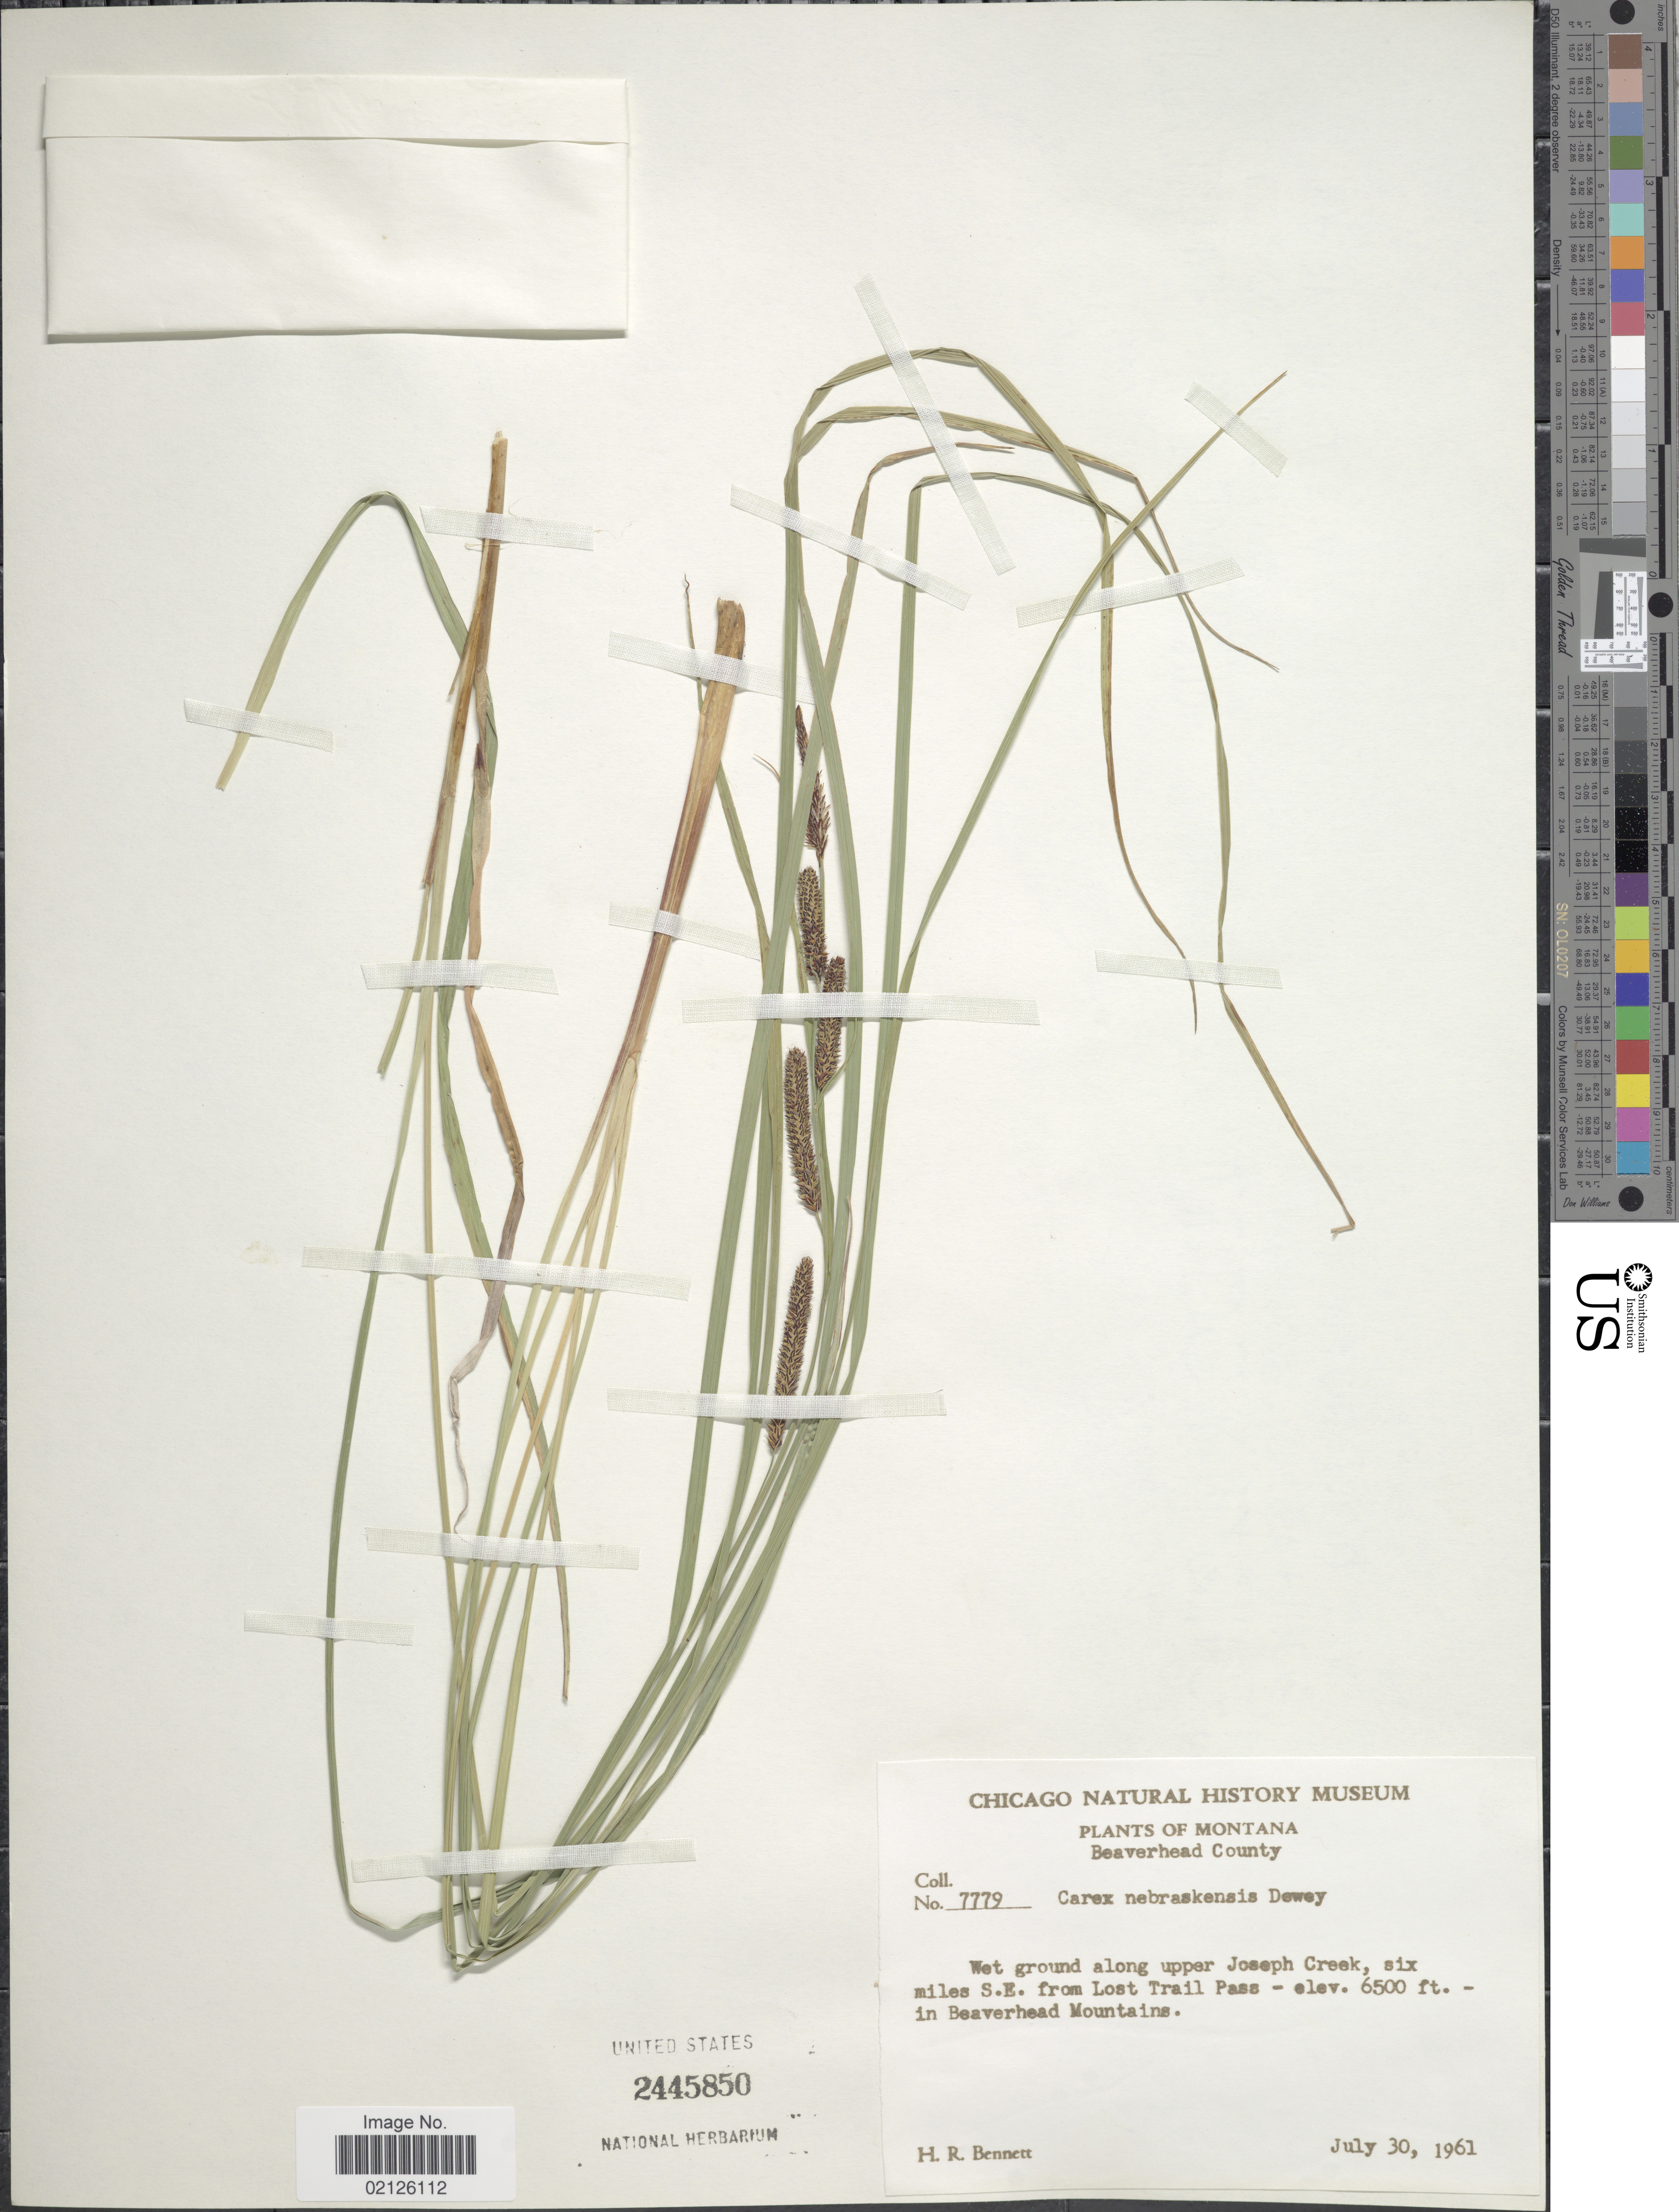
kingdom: Plantae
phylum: Tracheophyta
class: Liliopsida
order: Poales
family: Cyperaceae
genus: Carex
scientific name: Carex nebrascensis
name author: Dewey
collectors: H. R. Bennett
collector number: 7779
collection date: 1961-07-30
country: United States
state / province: Montana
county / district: Beaverhead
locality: Wet ground along upper Joseph Creek, six miles S.E. from Lost Trail Pass, in Beaverhead Mountains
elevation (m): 1981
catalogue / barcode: US 2445850